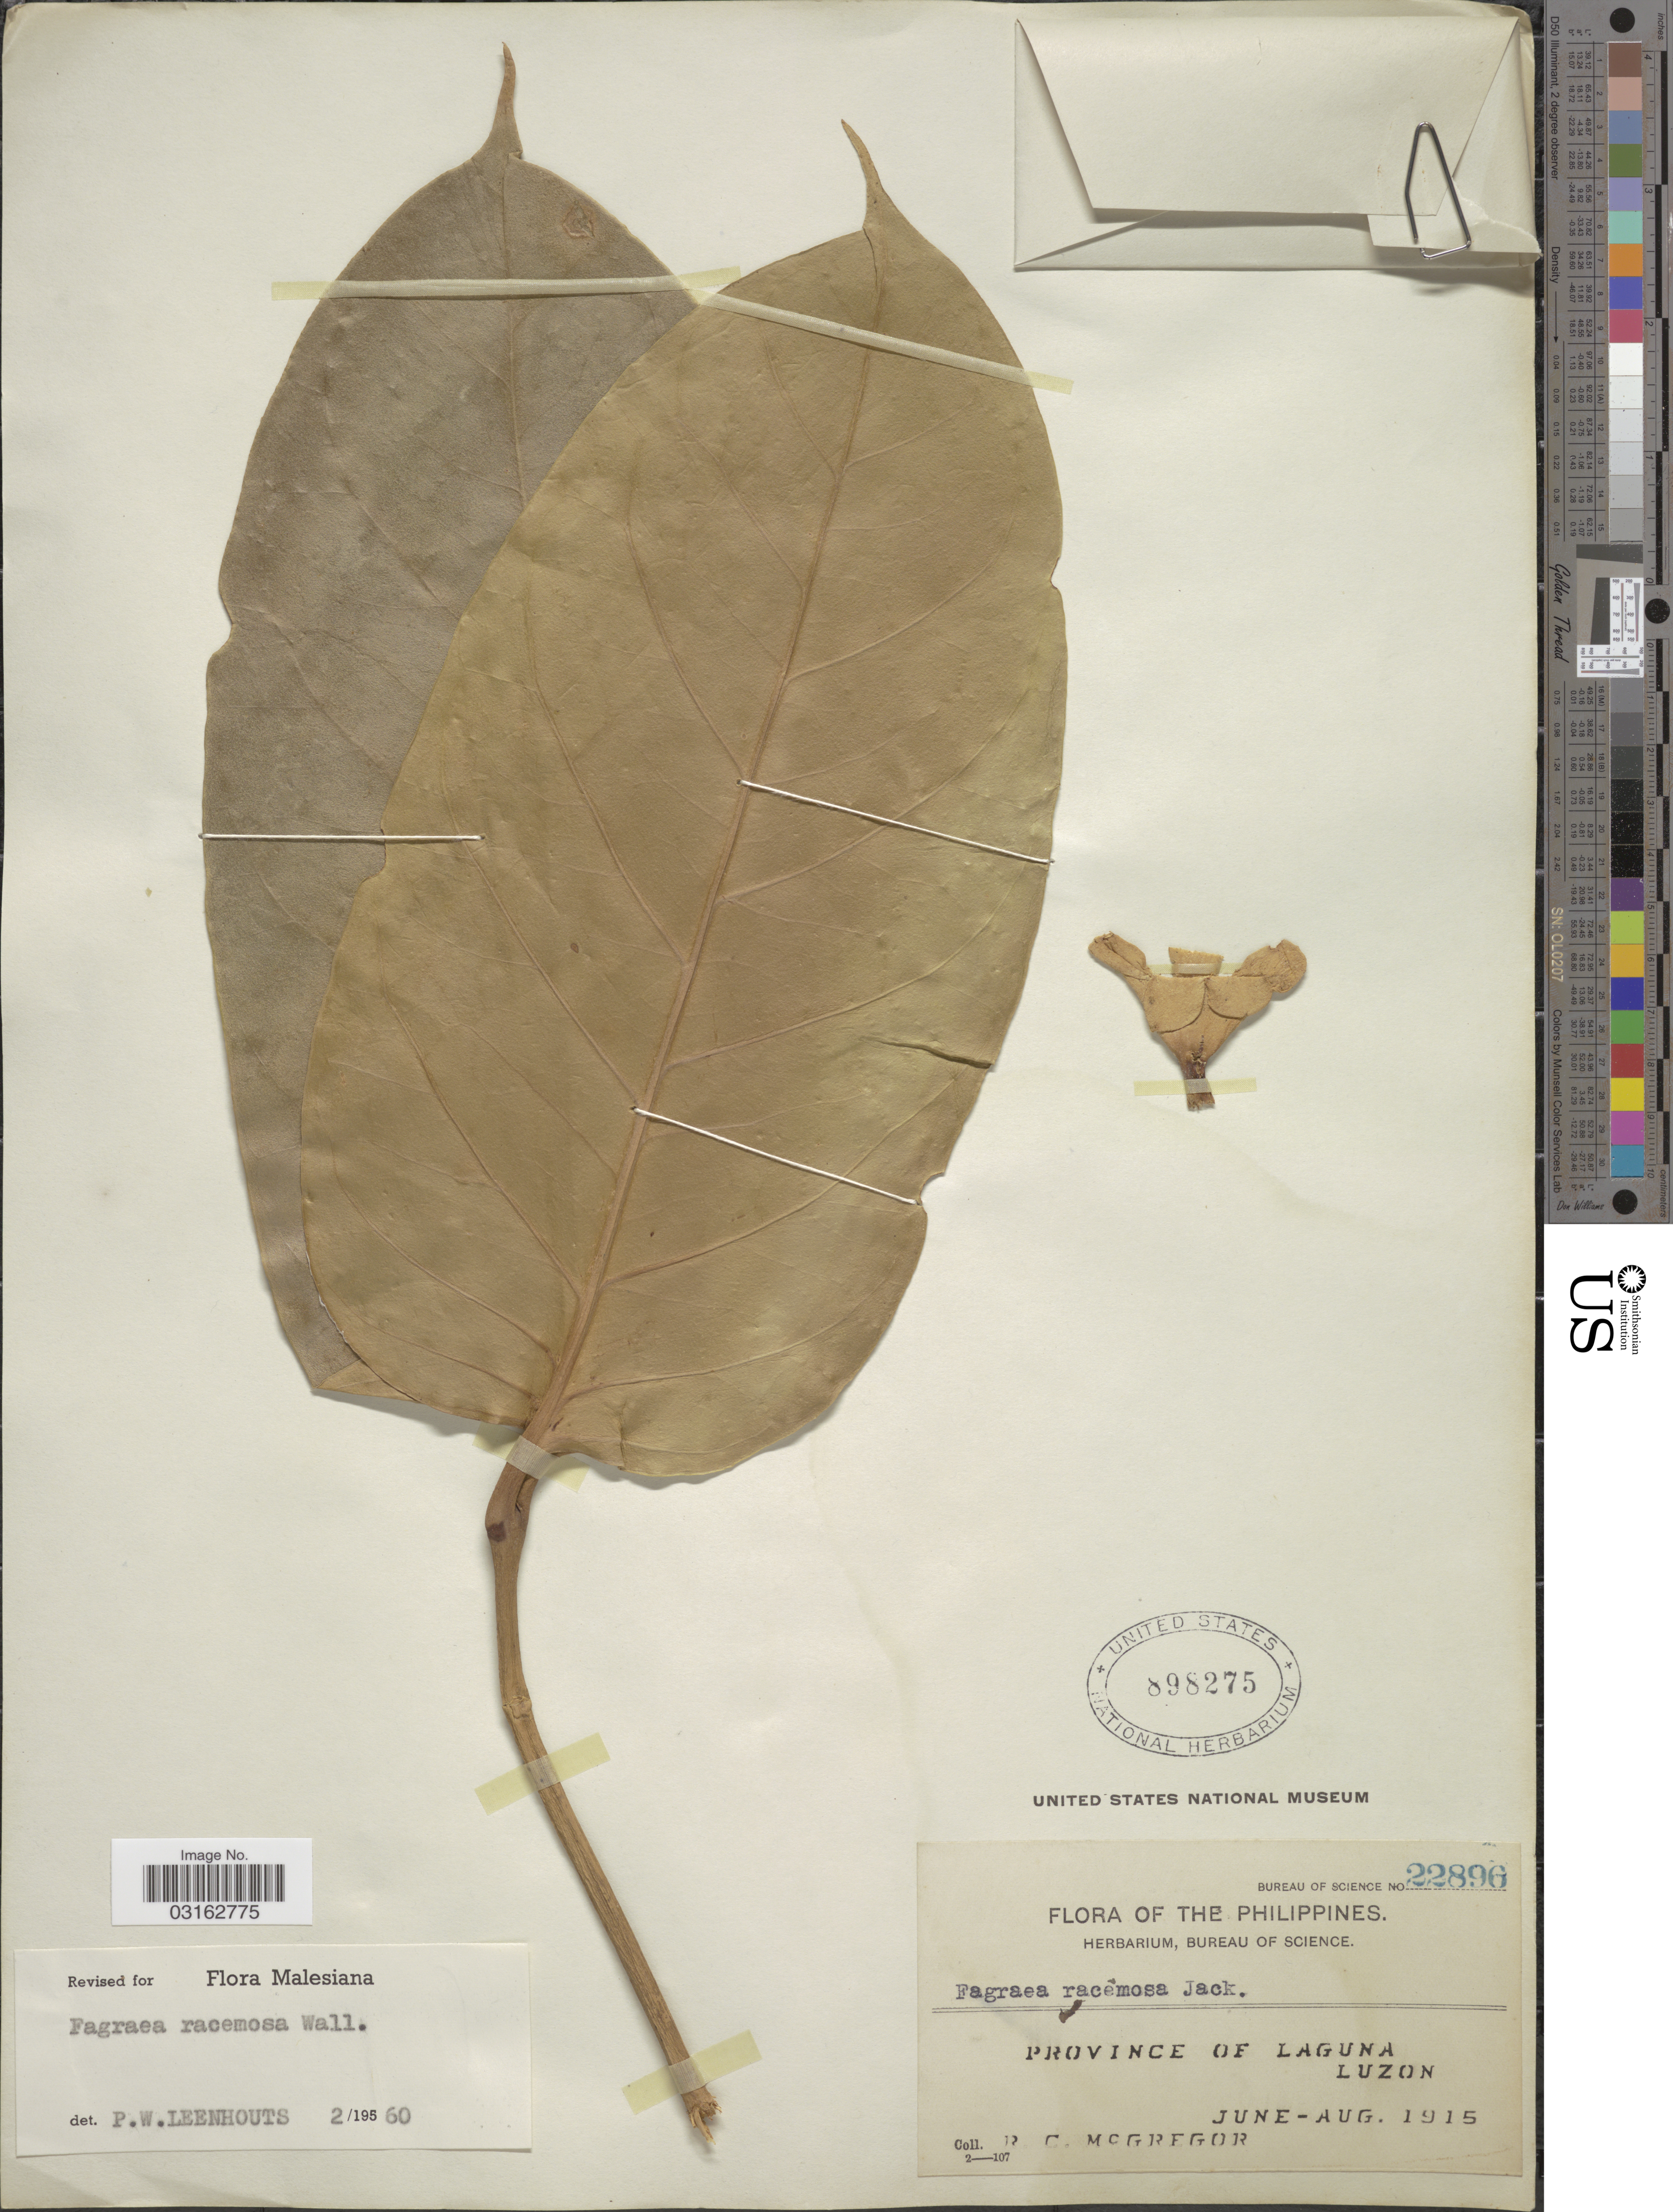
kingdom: Plantae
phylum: Tracheophyta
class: Magnoliopsida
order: Gentianales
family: Gentianaceae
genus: Fagraea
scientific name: Fagraea racemosa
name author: Jack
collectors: R. C. McGregor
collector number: Bureau of Science 22896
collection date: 1915-06/1915-08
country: Philippines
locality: Province of Laguna, Luzon.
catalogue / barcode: US 898275